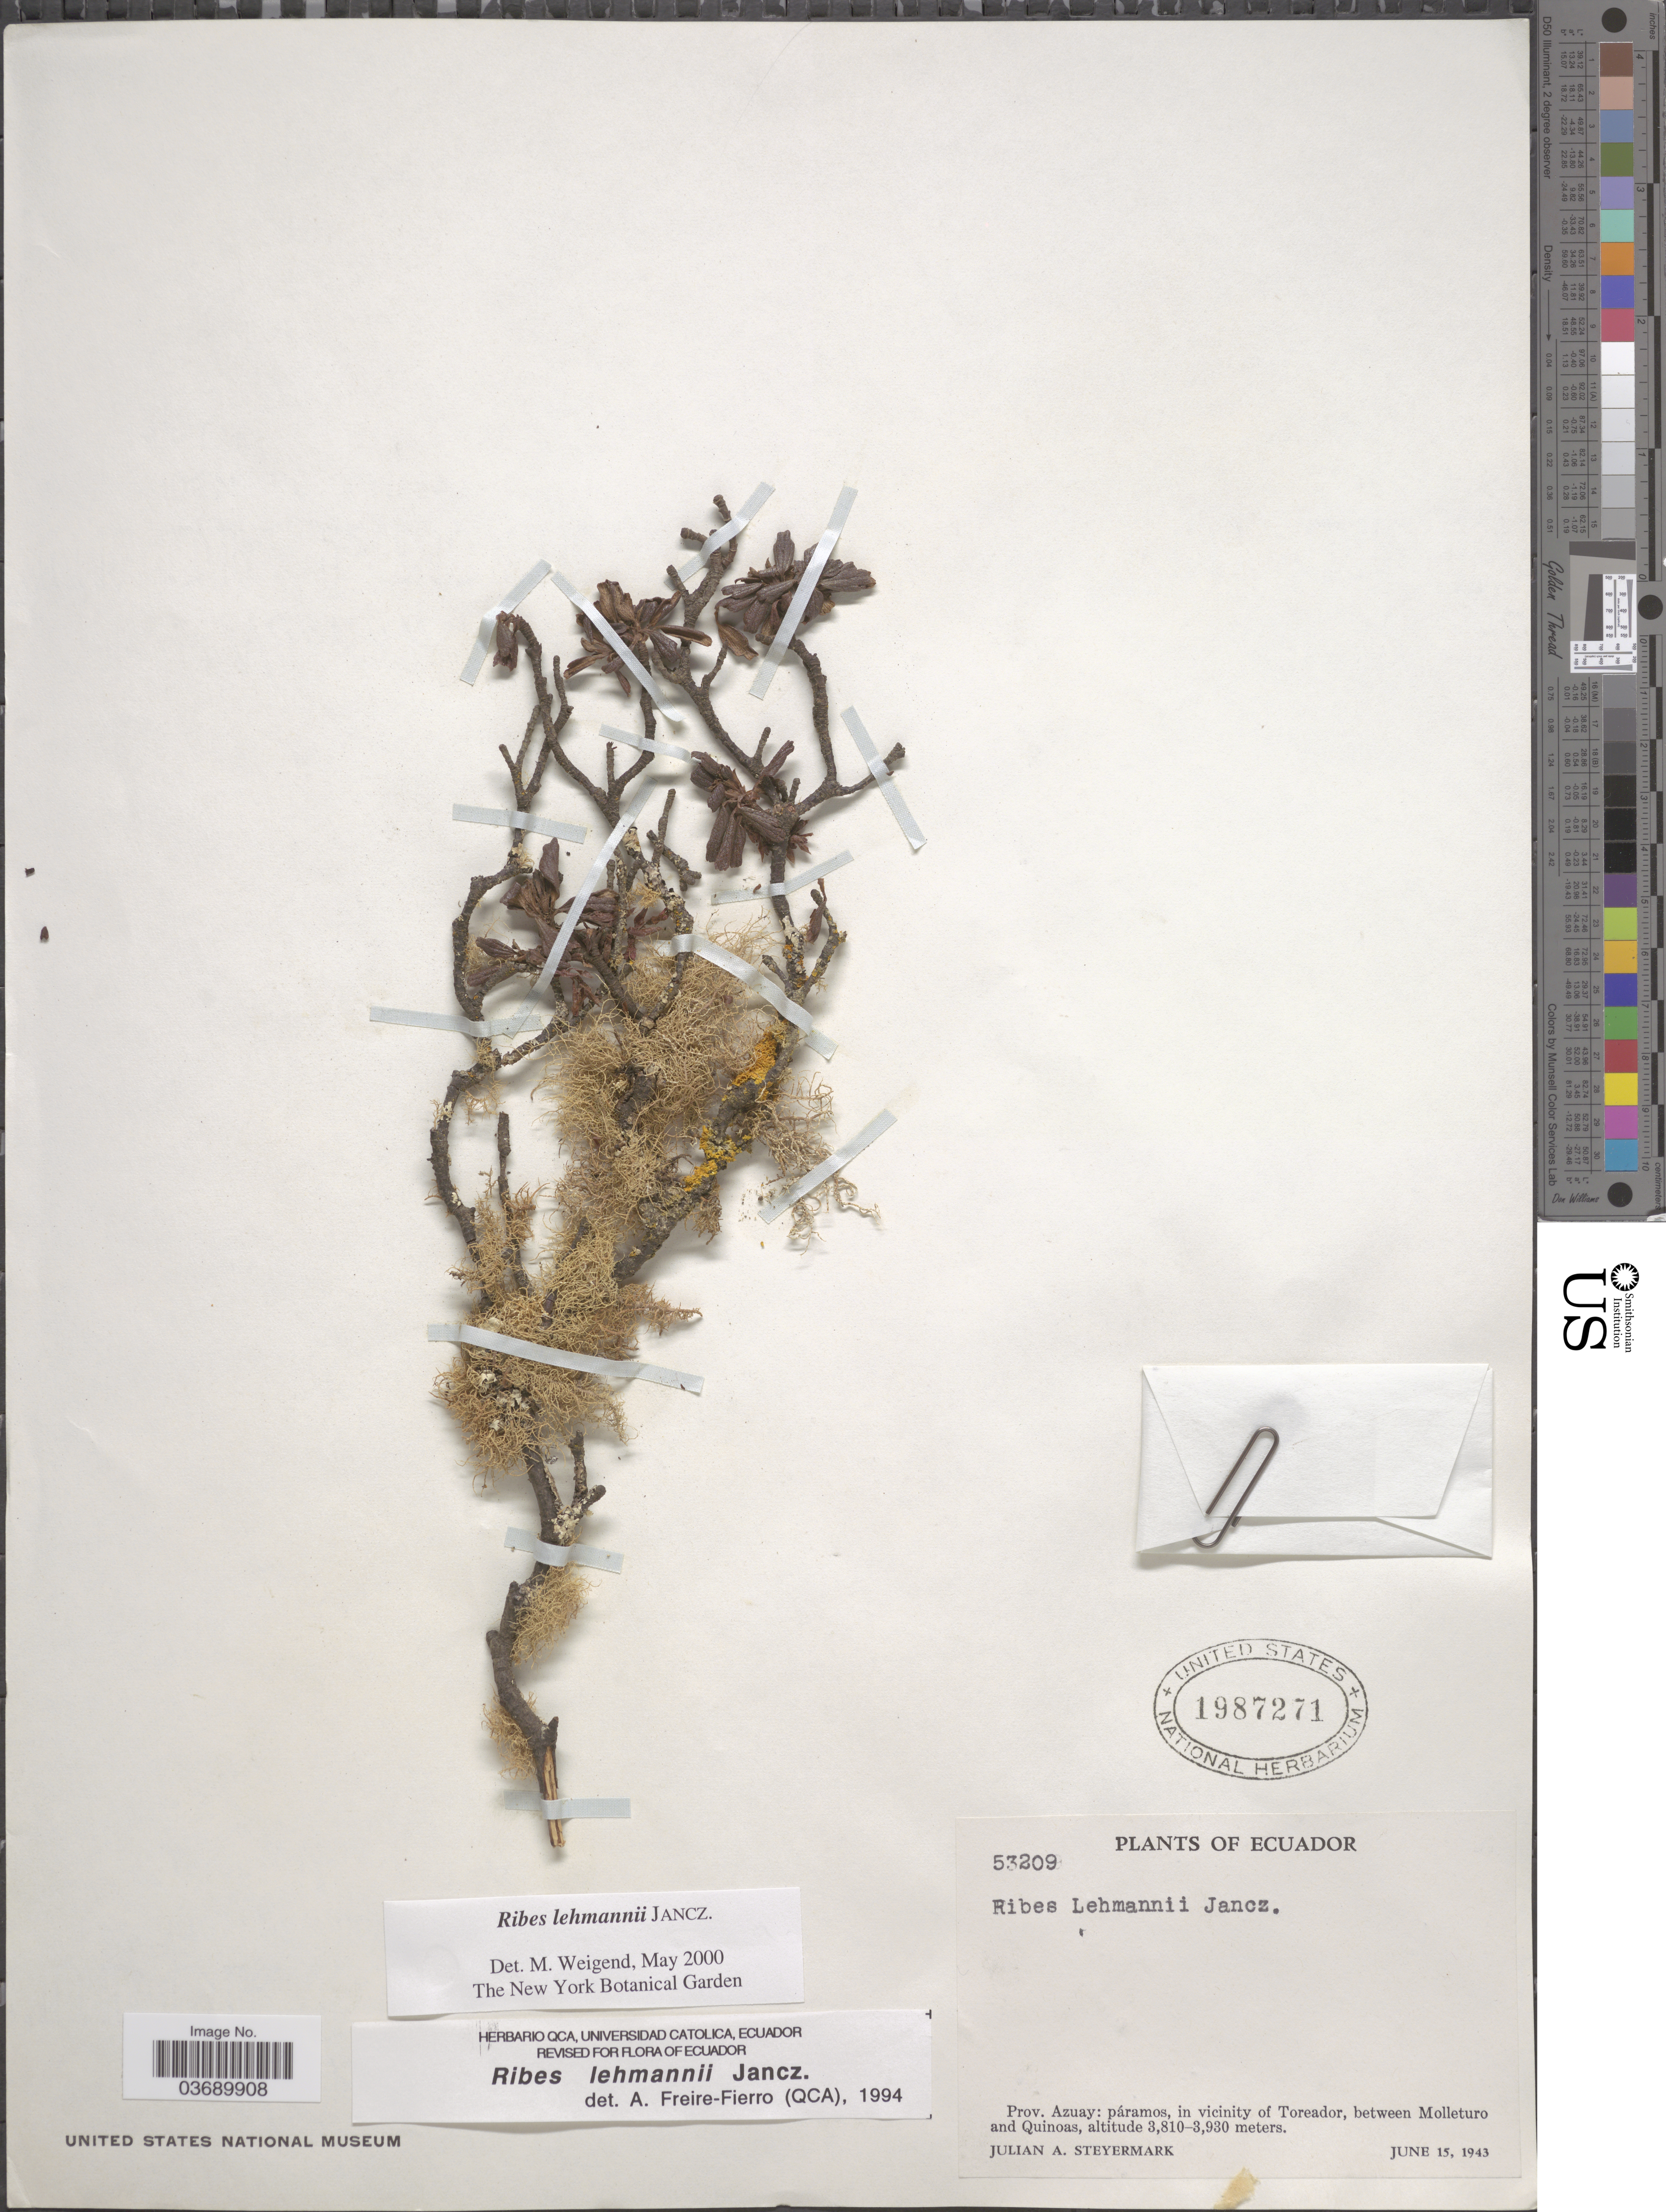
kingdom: Plantae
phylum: Tracheophyta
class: Magnoliopsida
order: Saxifragales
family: Grossulariaceae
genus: Ribes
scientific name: Ribes lehmannii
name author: Janczewski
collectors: J. Steyermark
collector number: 53209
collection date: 1943-06-15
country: Ecuador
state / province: Azuay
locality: Páramos, in vicinity of Toreador, between Molleturo and Quinoas.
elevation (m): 3810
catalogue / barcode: US 1987271